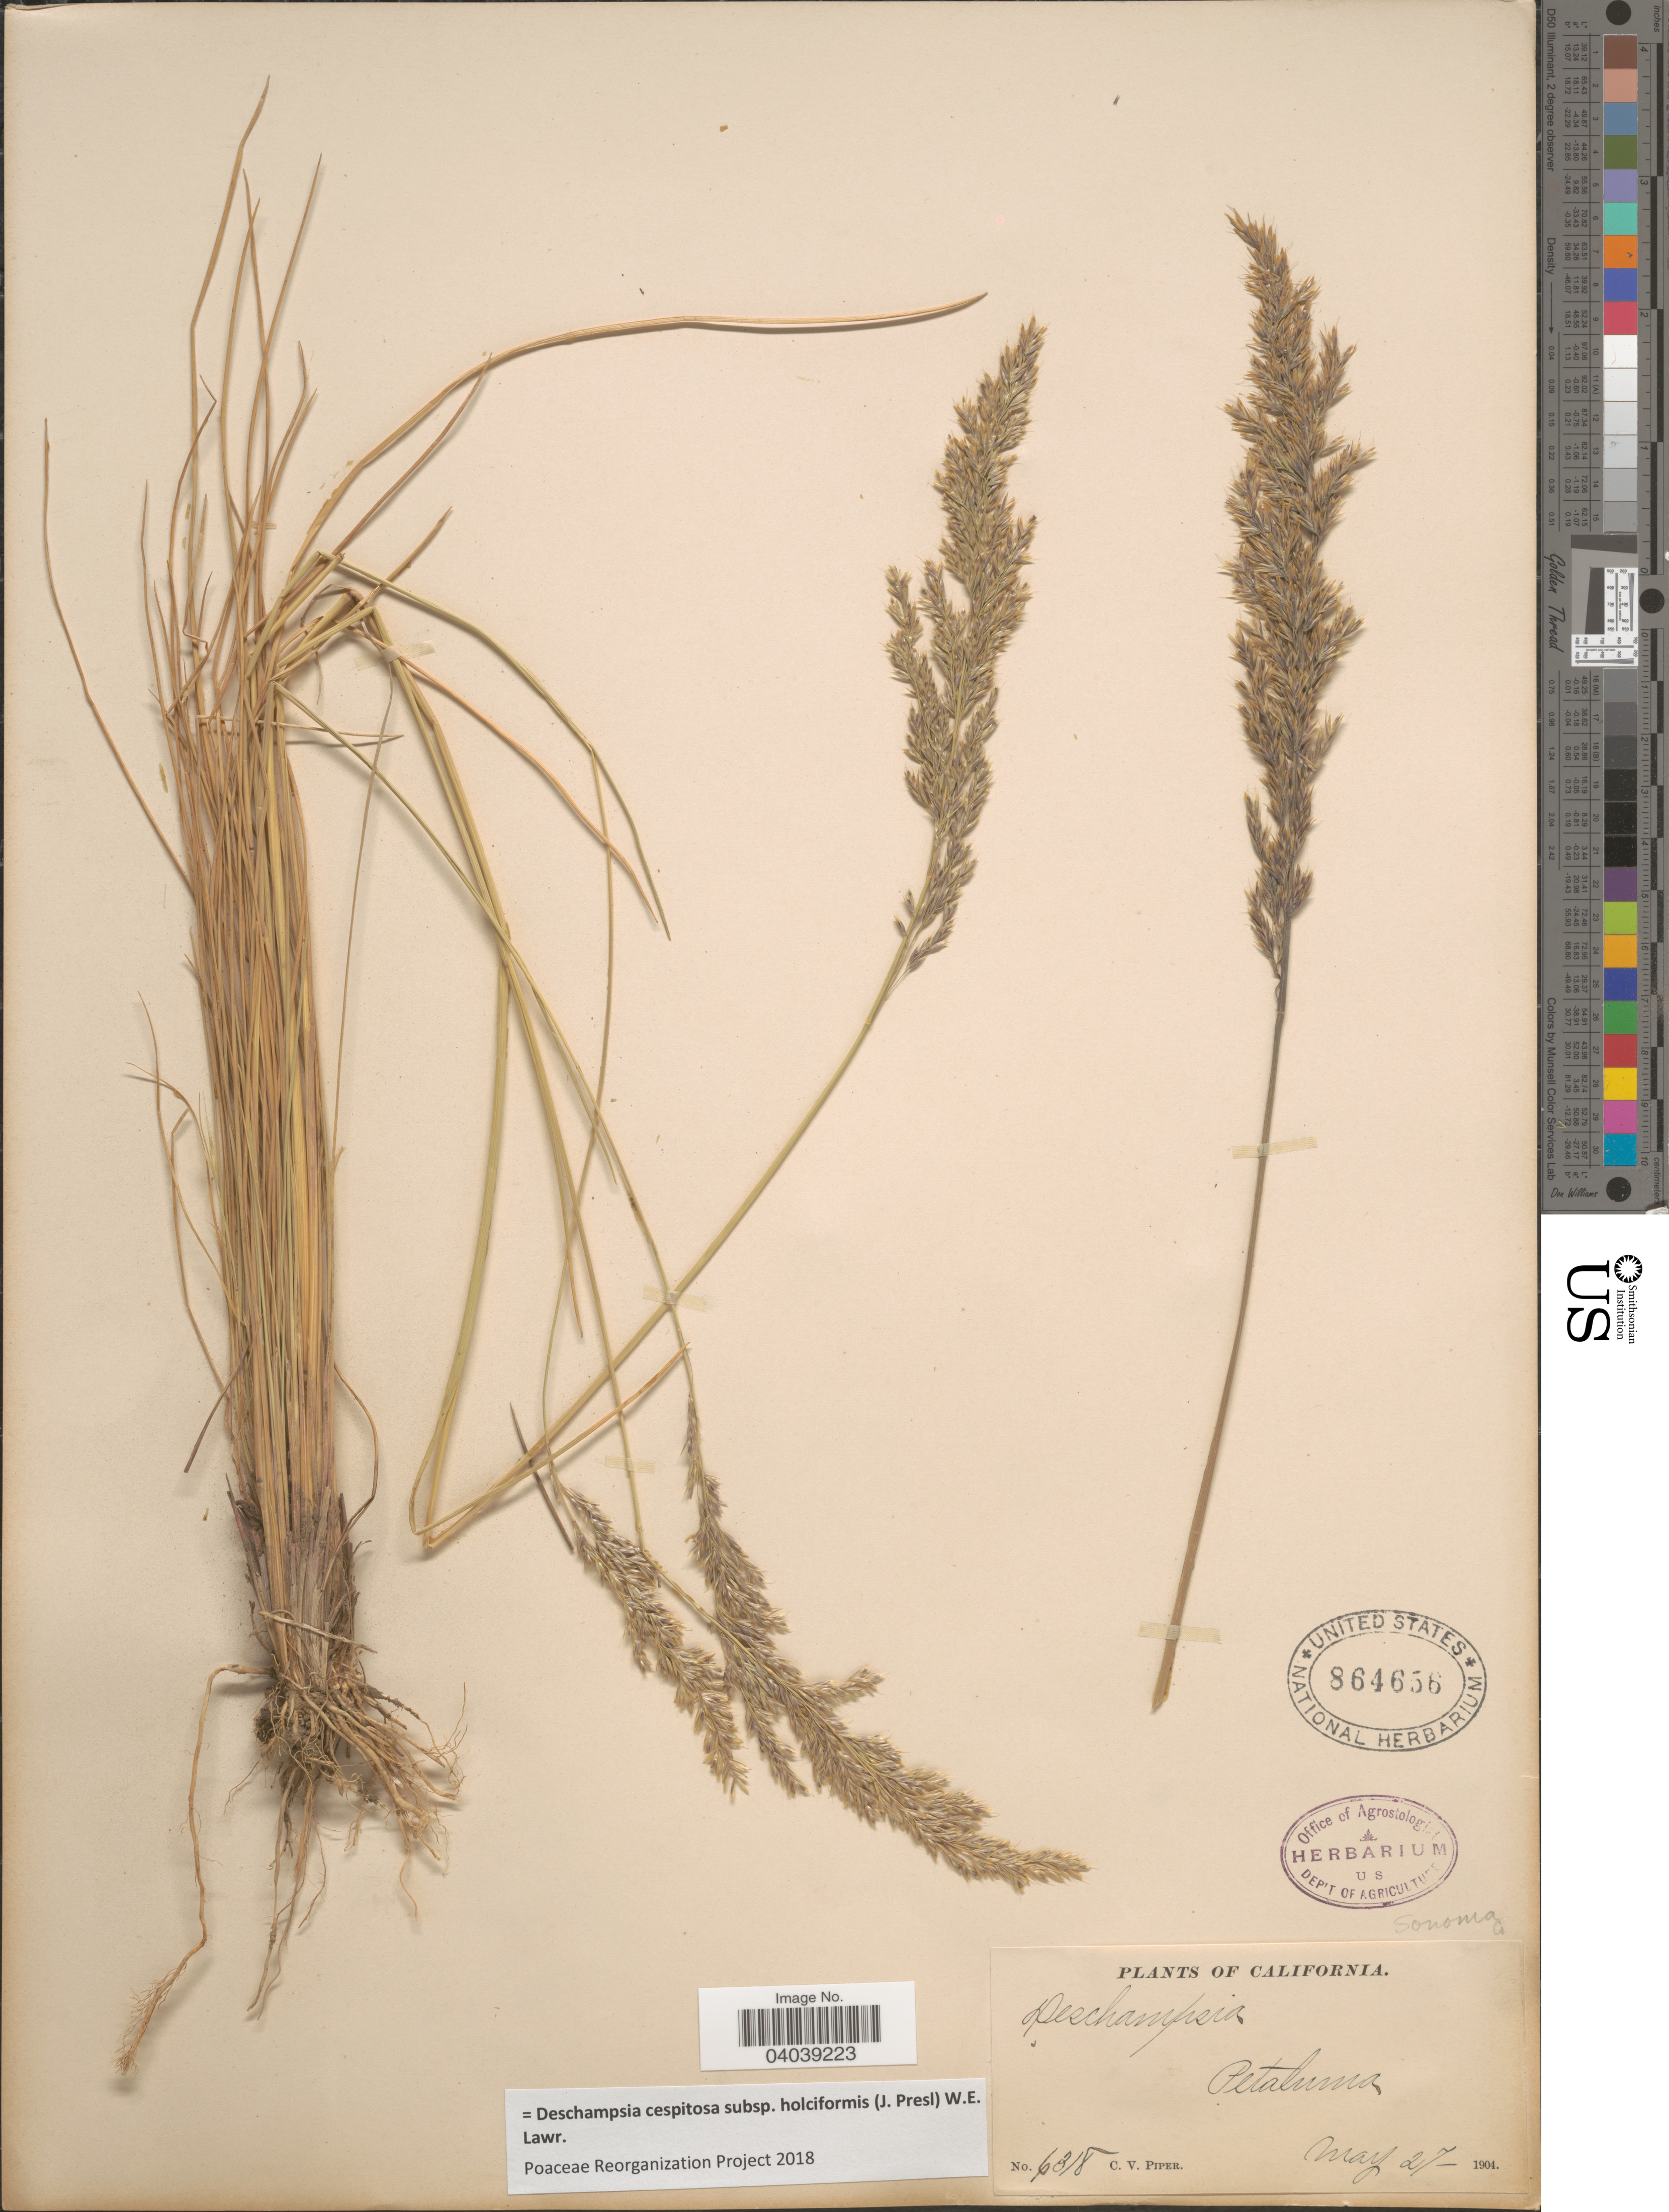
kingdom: Plantae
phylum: Tracheophyta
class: Liliopsida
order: Poales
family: Poaceae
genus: Deschampsia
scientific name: Deschampsia cespitosa subsp. holciformis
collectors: C. V. Piper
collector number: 6318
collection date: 1904-05-27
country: United States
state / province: California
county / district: Sonoma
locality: Sonoma Co. Petaluma.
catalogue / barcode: US 864656